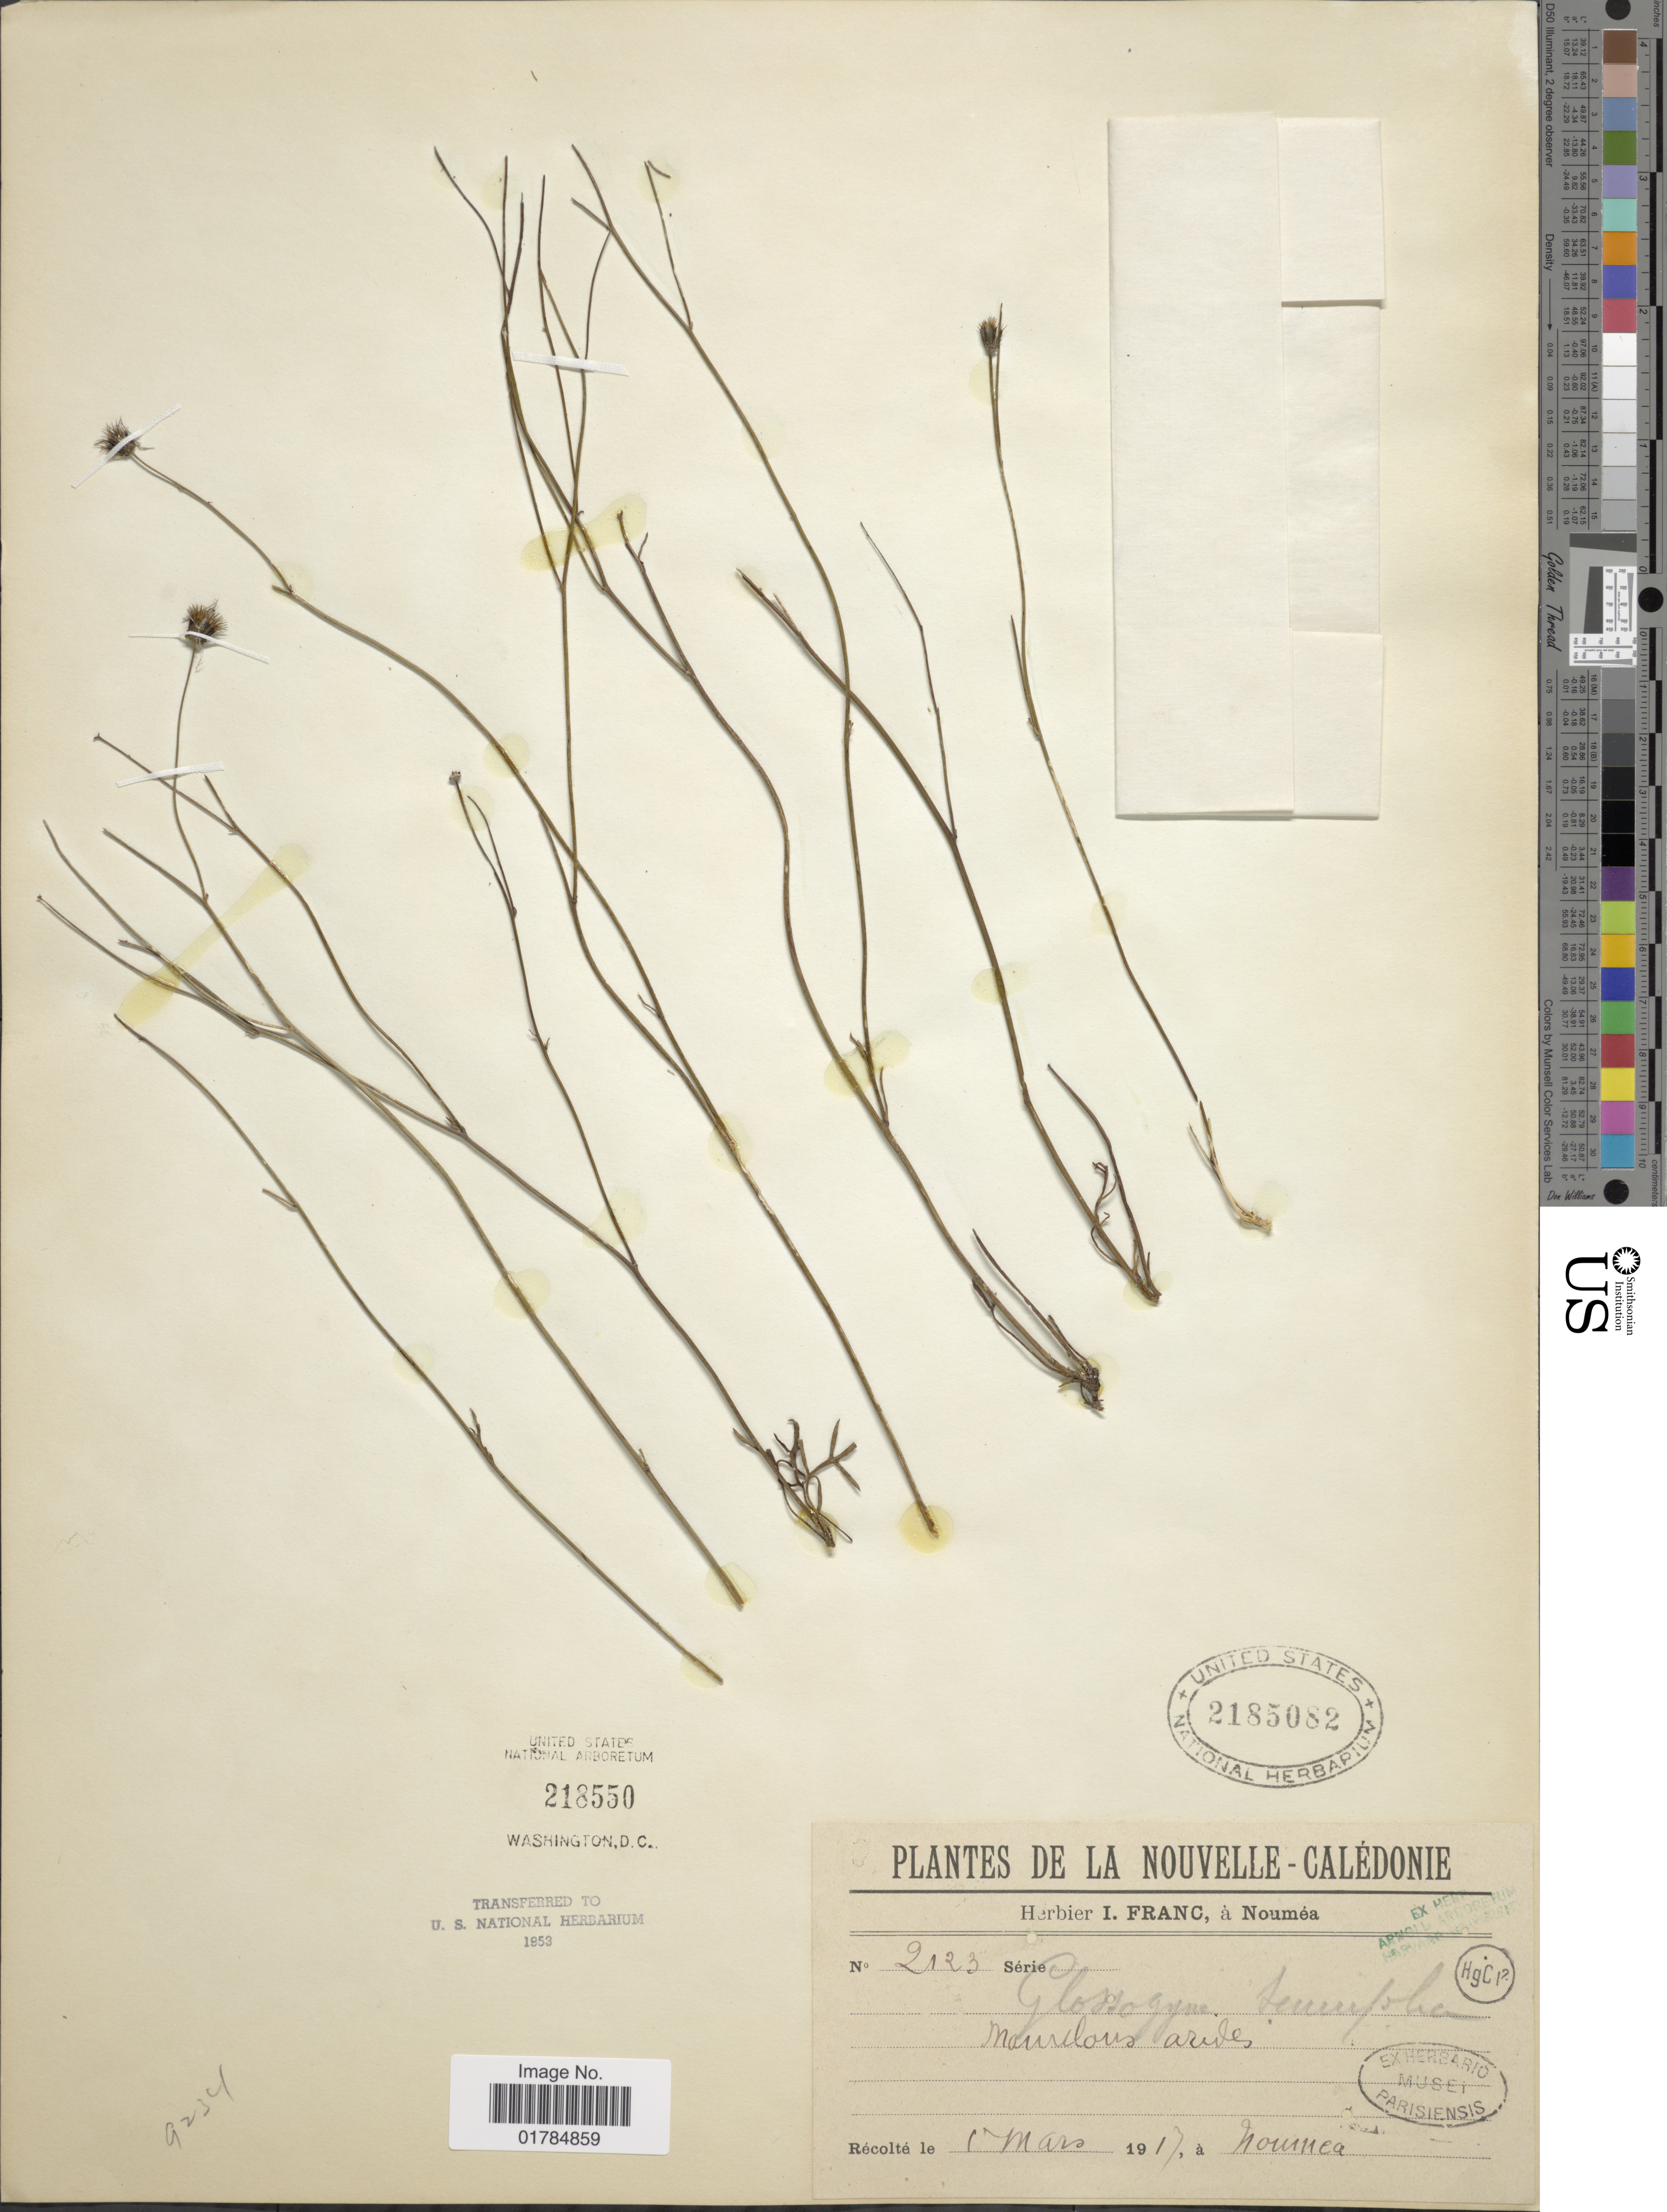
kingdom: Plantae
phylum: Tracheophyta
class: Magnoliopsida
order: Asterales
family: Asteraceae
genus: Glossogyne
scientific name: Glossogyne tenuifolia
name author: (Labill.)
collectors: ex herb. I. Franc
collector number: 2123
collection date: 1917-03-01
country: New Caledonia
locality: Noumea [unsure placement]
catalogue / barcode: US 2185082